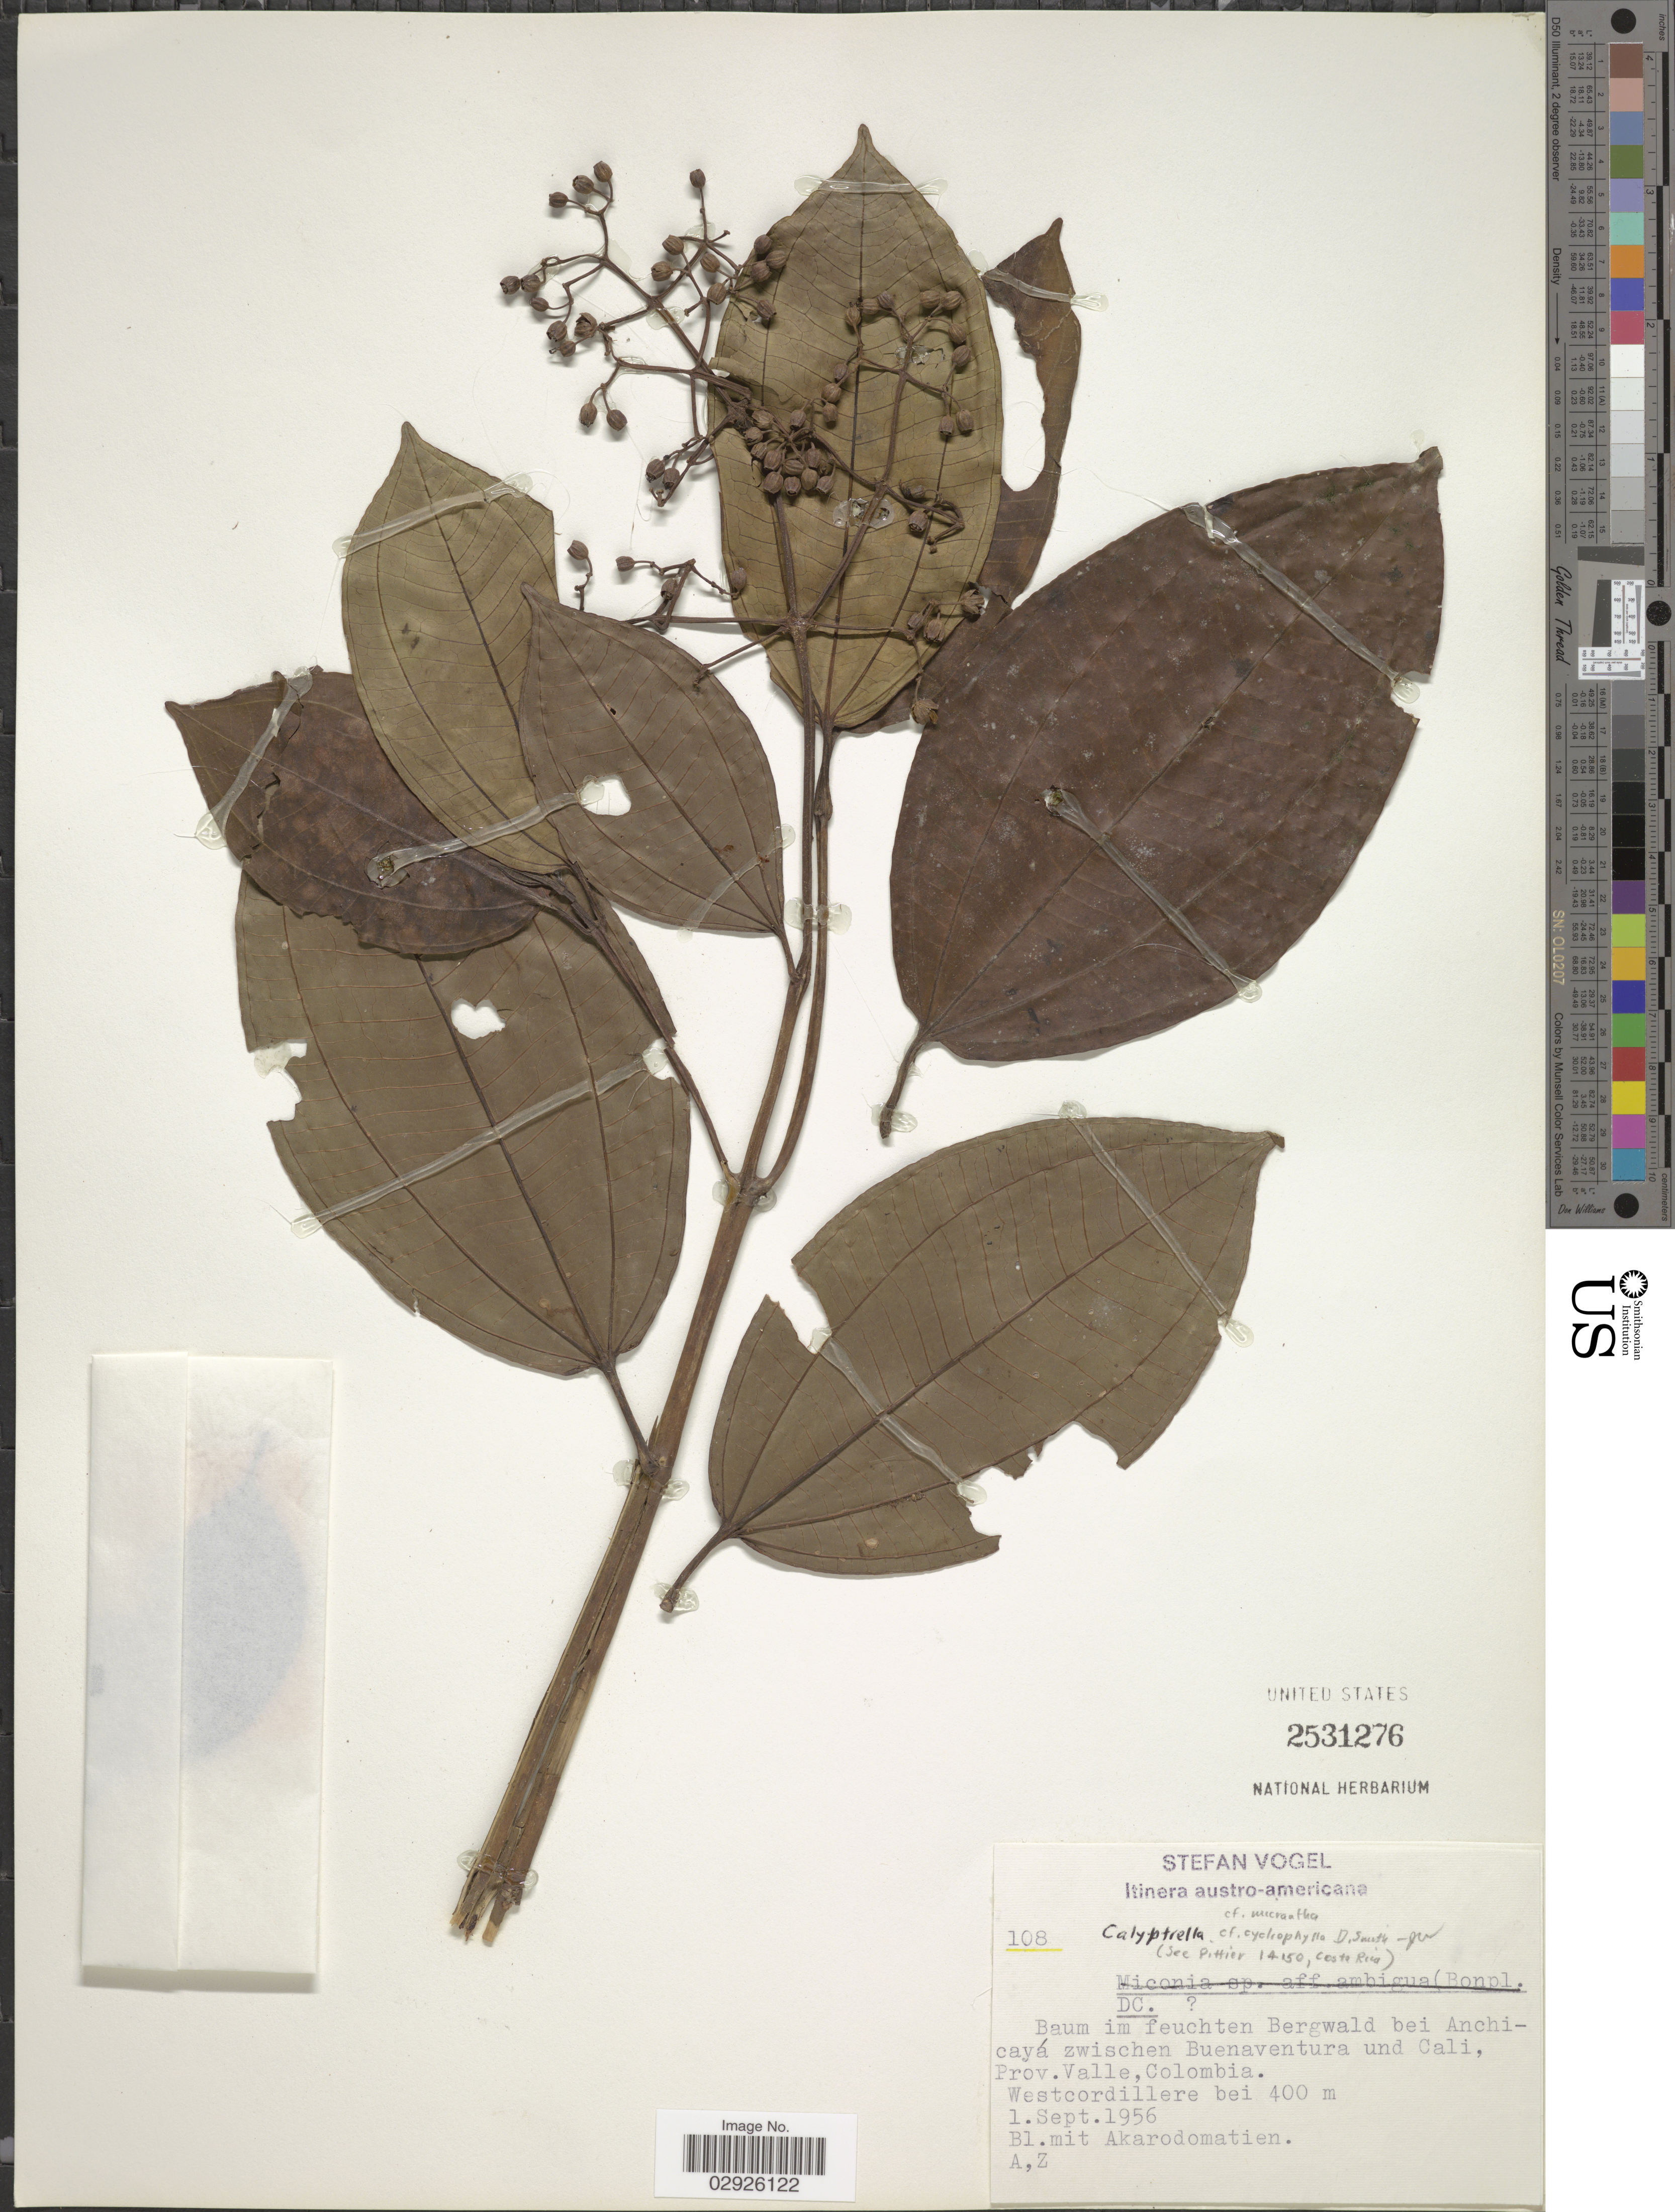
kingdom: Plantae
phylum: Tracheophyta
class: Magnoliopsida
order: Myrtales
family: Melastomataceae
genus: Graffenrieda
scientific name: Graffenrieda sp.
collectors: S. Vogel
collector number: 108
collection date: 1956-09-01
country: Colombia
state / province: Valle del Cauca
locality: Bei Anchicayá zwischen Buenaventura und Cali, Prov. Valle, Westcordillere.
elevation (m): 400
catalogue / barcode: US 2531276